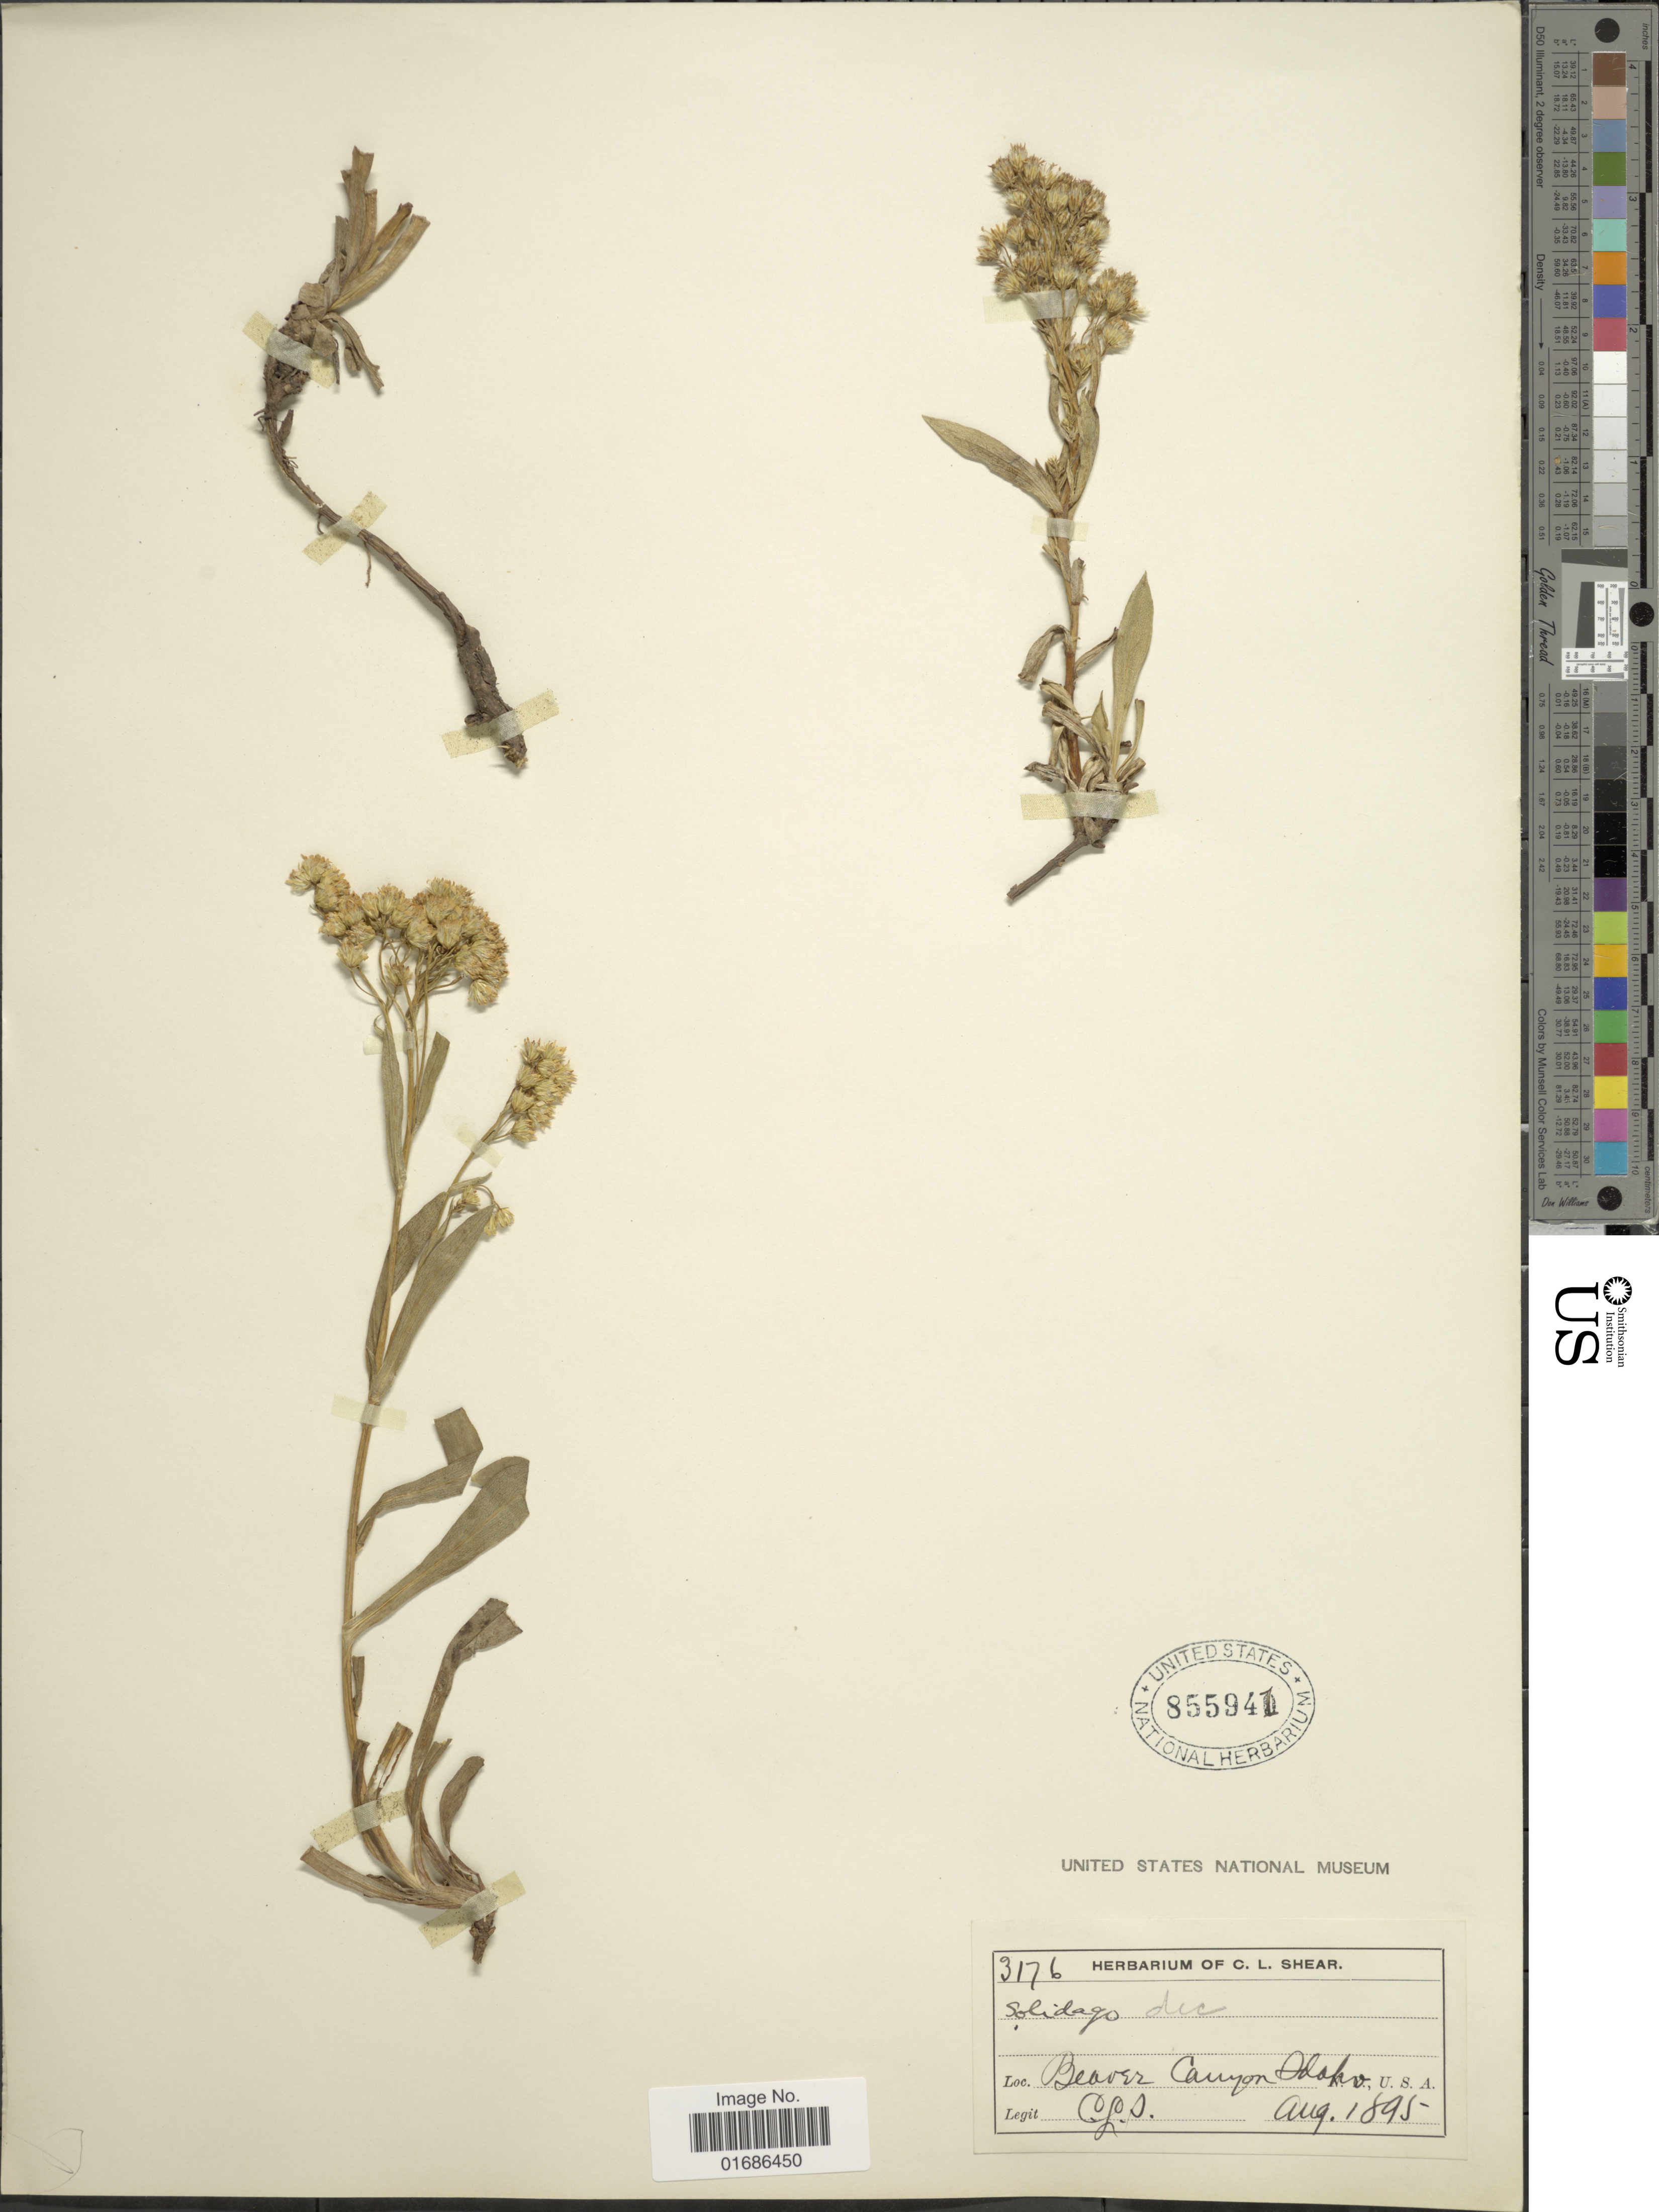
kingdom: Plantae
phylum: Tracheophyta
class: Magnoliopsida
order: Asterales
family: Asteraceae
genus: Solidago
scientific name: Solidago decumbens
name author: Greene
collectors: C. L. Shear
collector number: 3176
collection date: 1895-08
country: United States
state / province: Idaho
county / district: Nez Perce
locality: Beaver Canyon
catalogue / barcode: US 855941